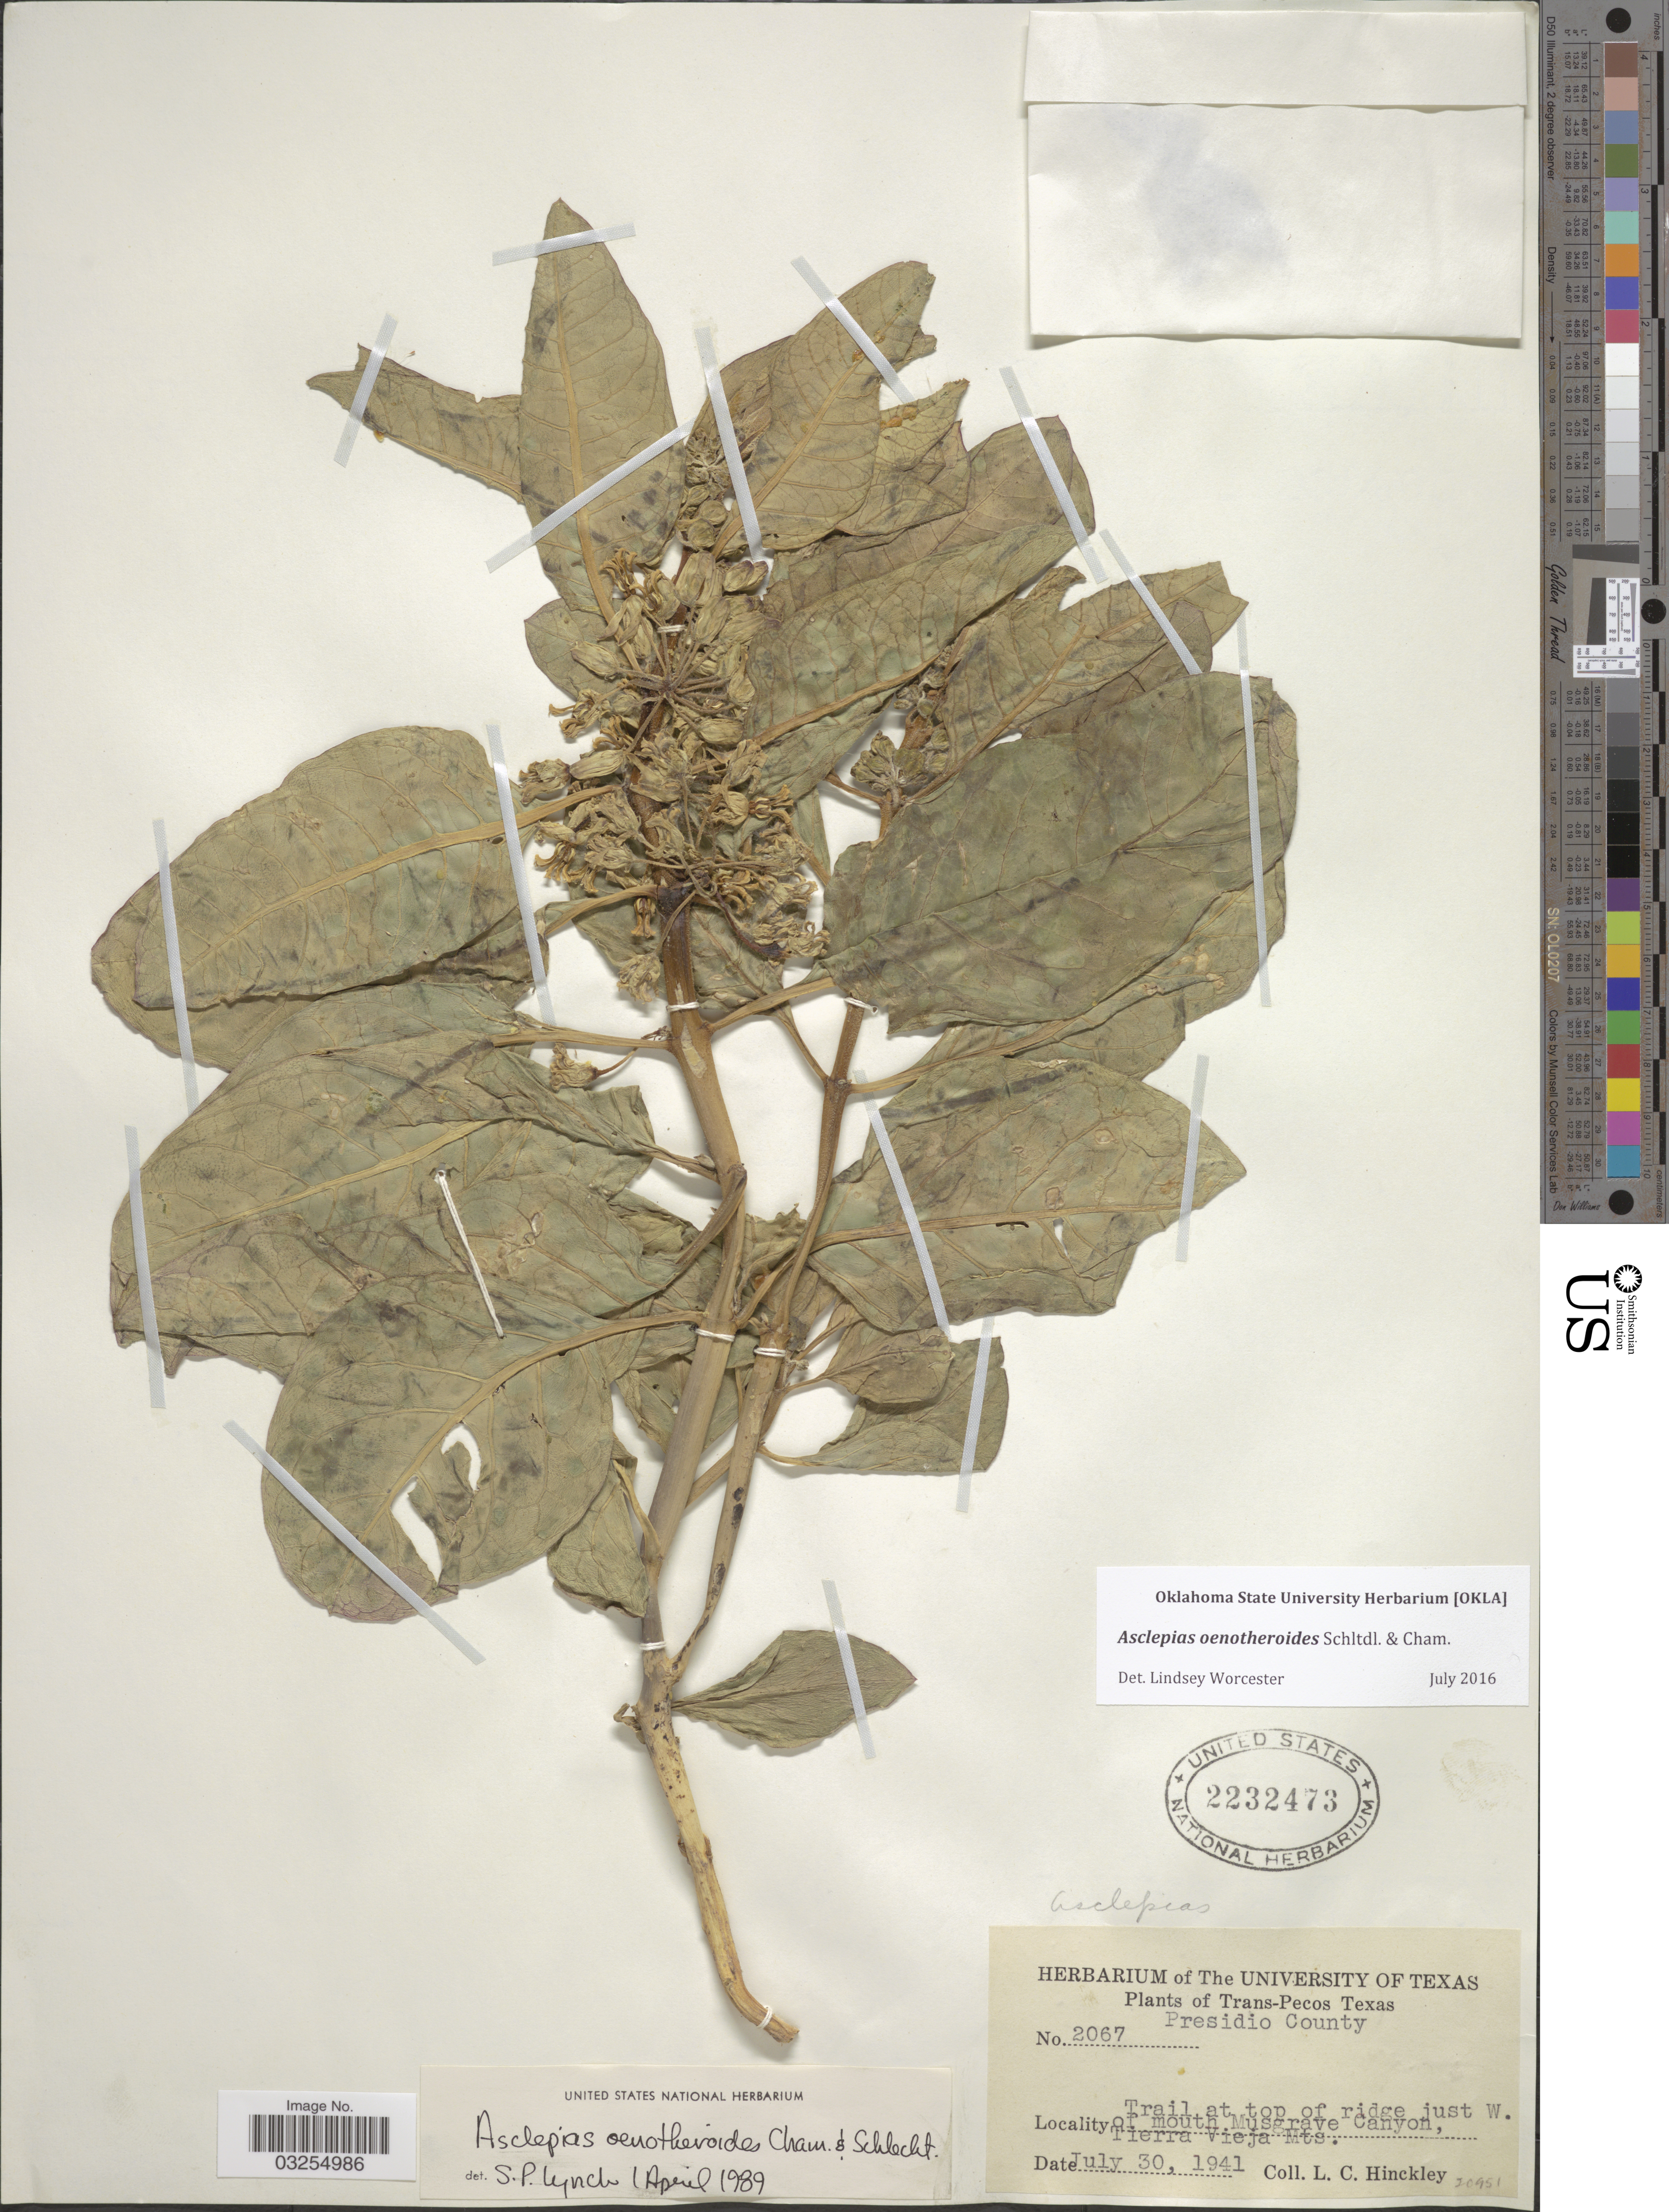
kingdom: Plantae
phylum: Tracheophyta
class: Magnoliopsida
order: Gentianales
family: Apocynaceae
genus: Asclepias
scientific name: Asclepias oenotheroides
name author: Schltdl. & Cham.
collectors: L. Hinckley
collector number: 2067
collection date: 1941-07-30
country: United States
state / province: Texas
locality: Trans-Pecos Texas. Presidio County. Trail at top of ridge just W. of mouth. Musgrave Canyon, Tierra Vieja Mts.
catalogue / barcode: US 2232473